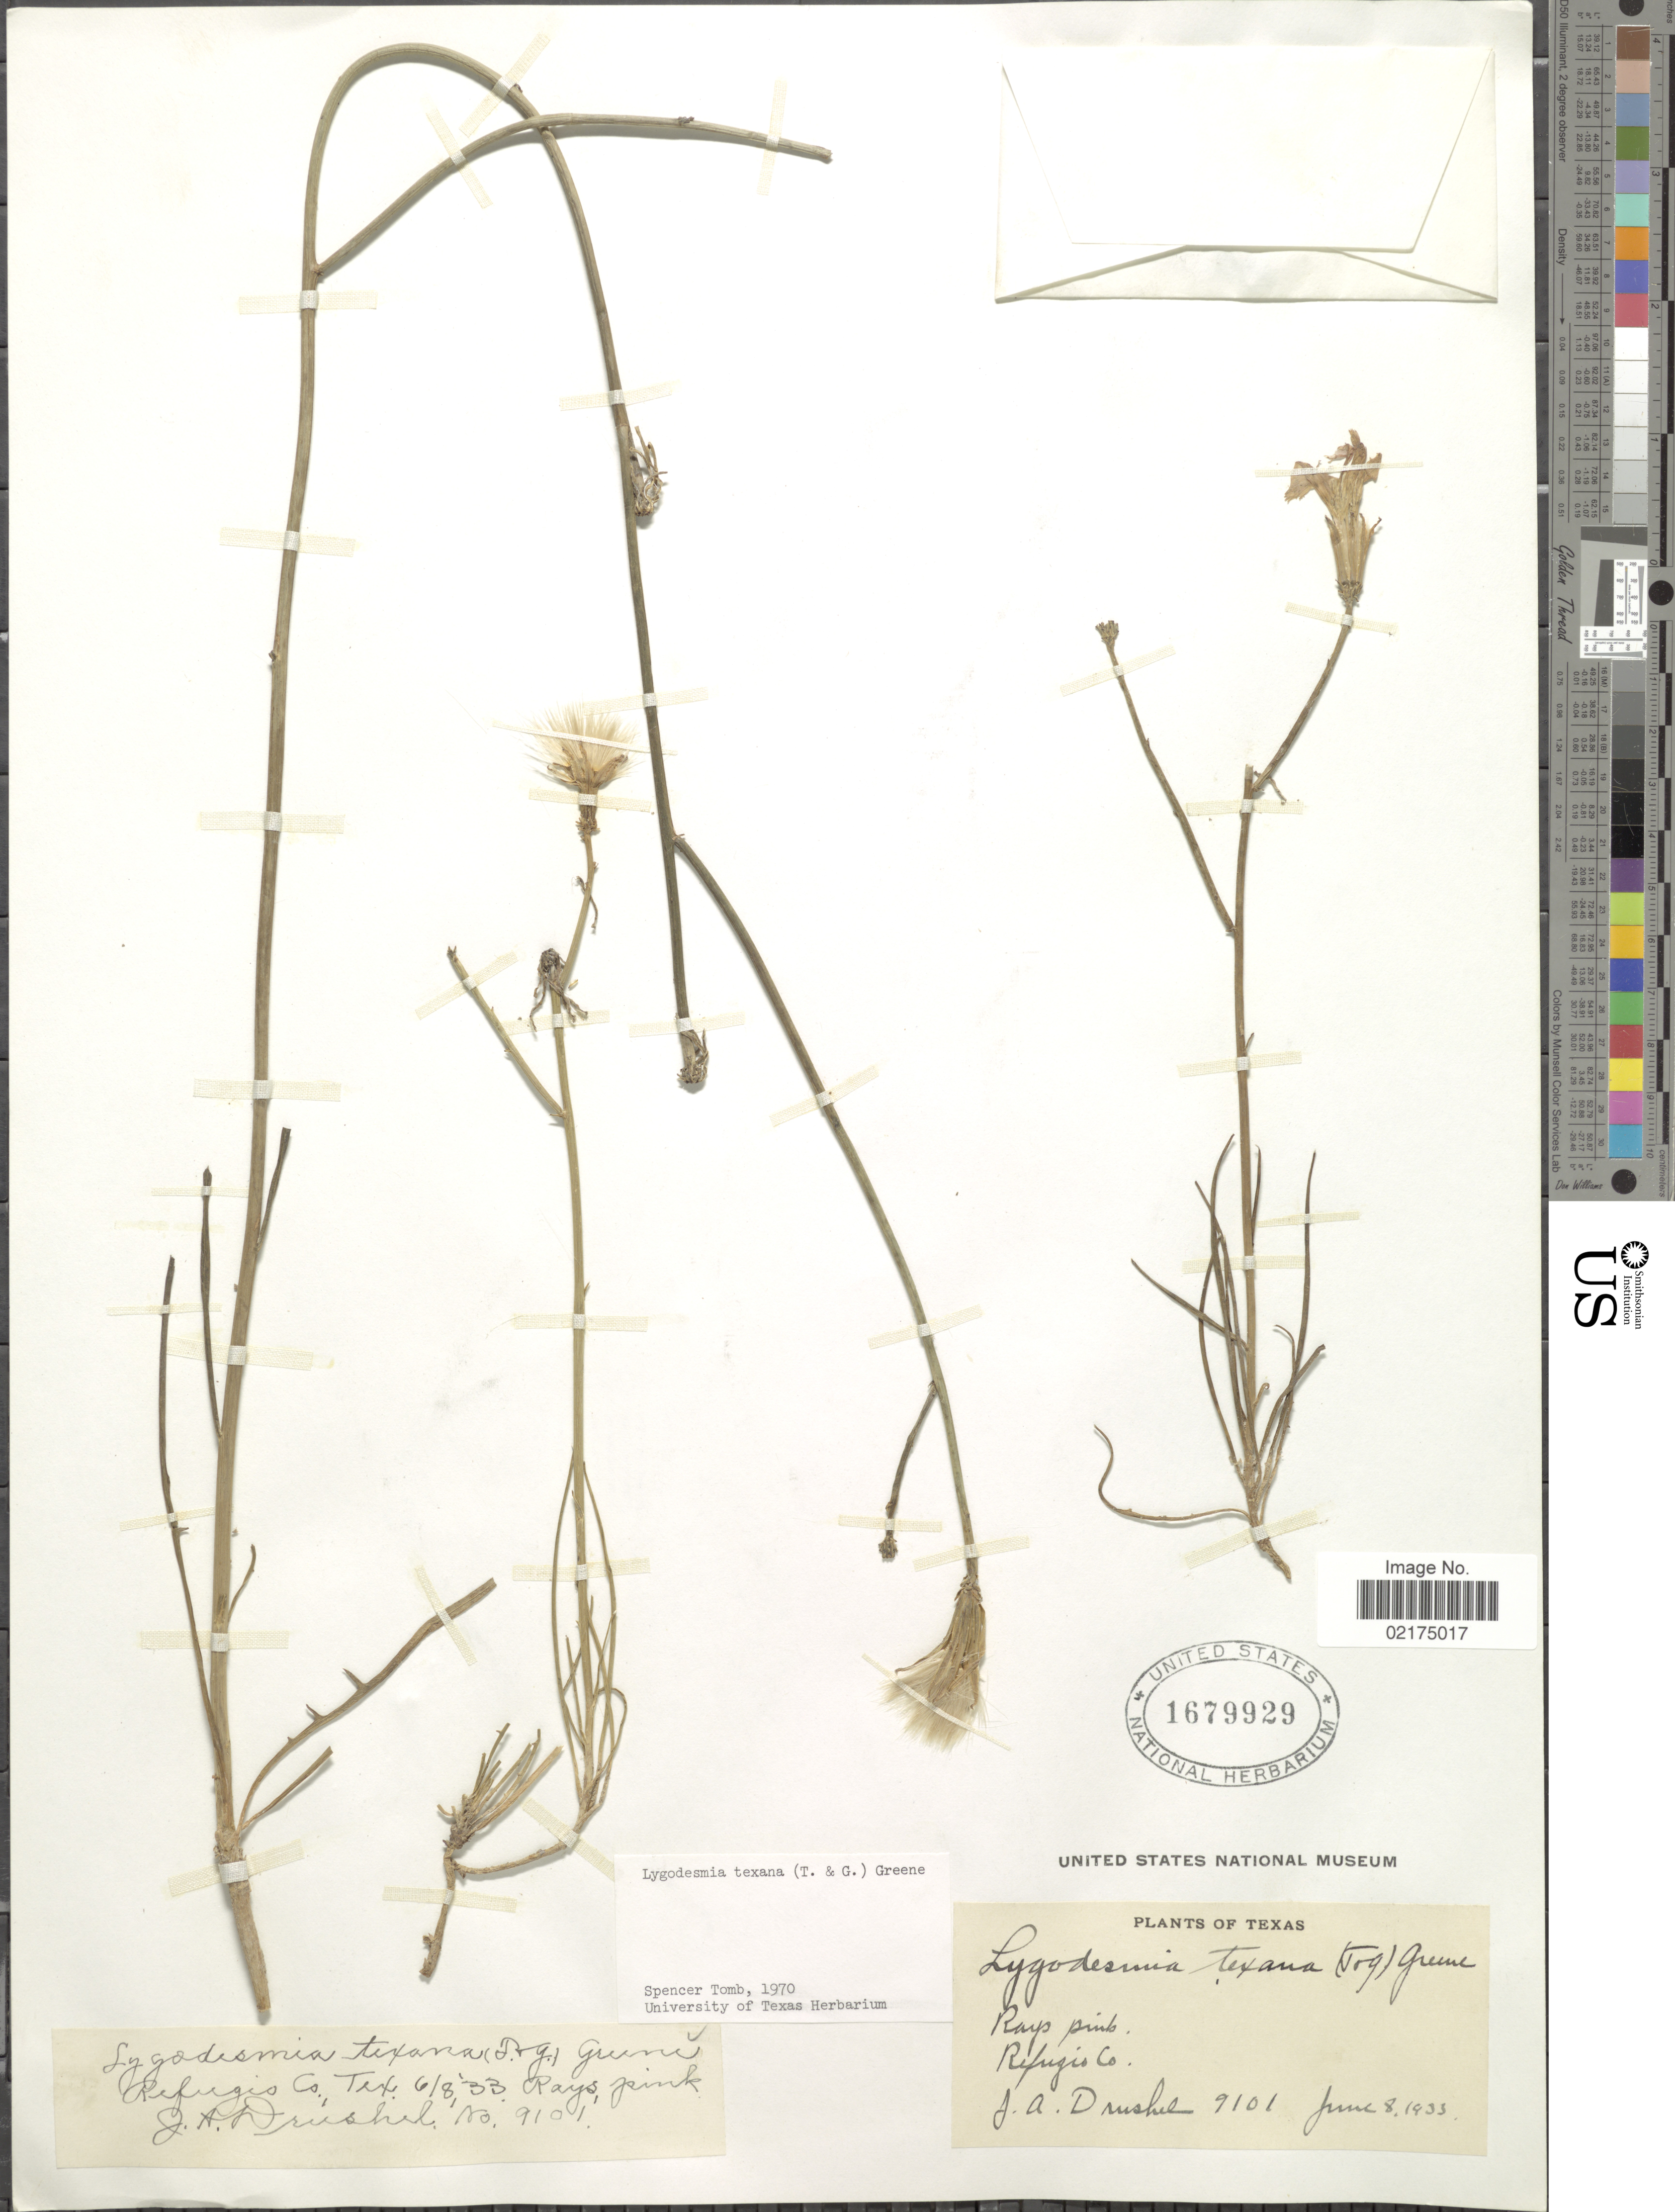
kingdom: Plantae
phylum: Tracheophyta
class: Magnoliopsida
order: Asterales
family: Asteraceae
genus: Lygodesmia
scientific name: Lygodesmia texana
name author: (Torr. & A. Gray) Greene ex Small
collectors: J. A. Drushel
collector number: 9101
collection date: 1933-06-08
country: United States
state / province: Texas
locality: Refugio Co.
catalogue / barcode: US 1679929